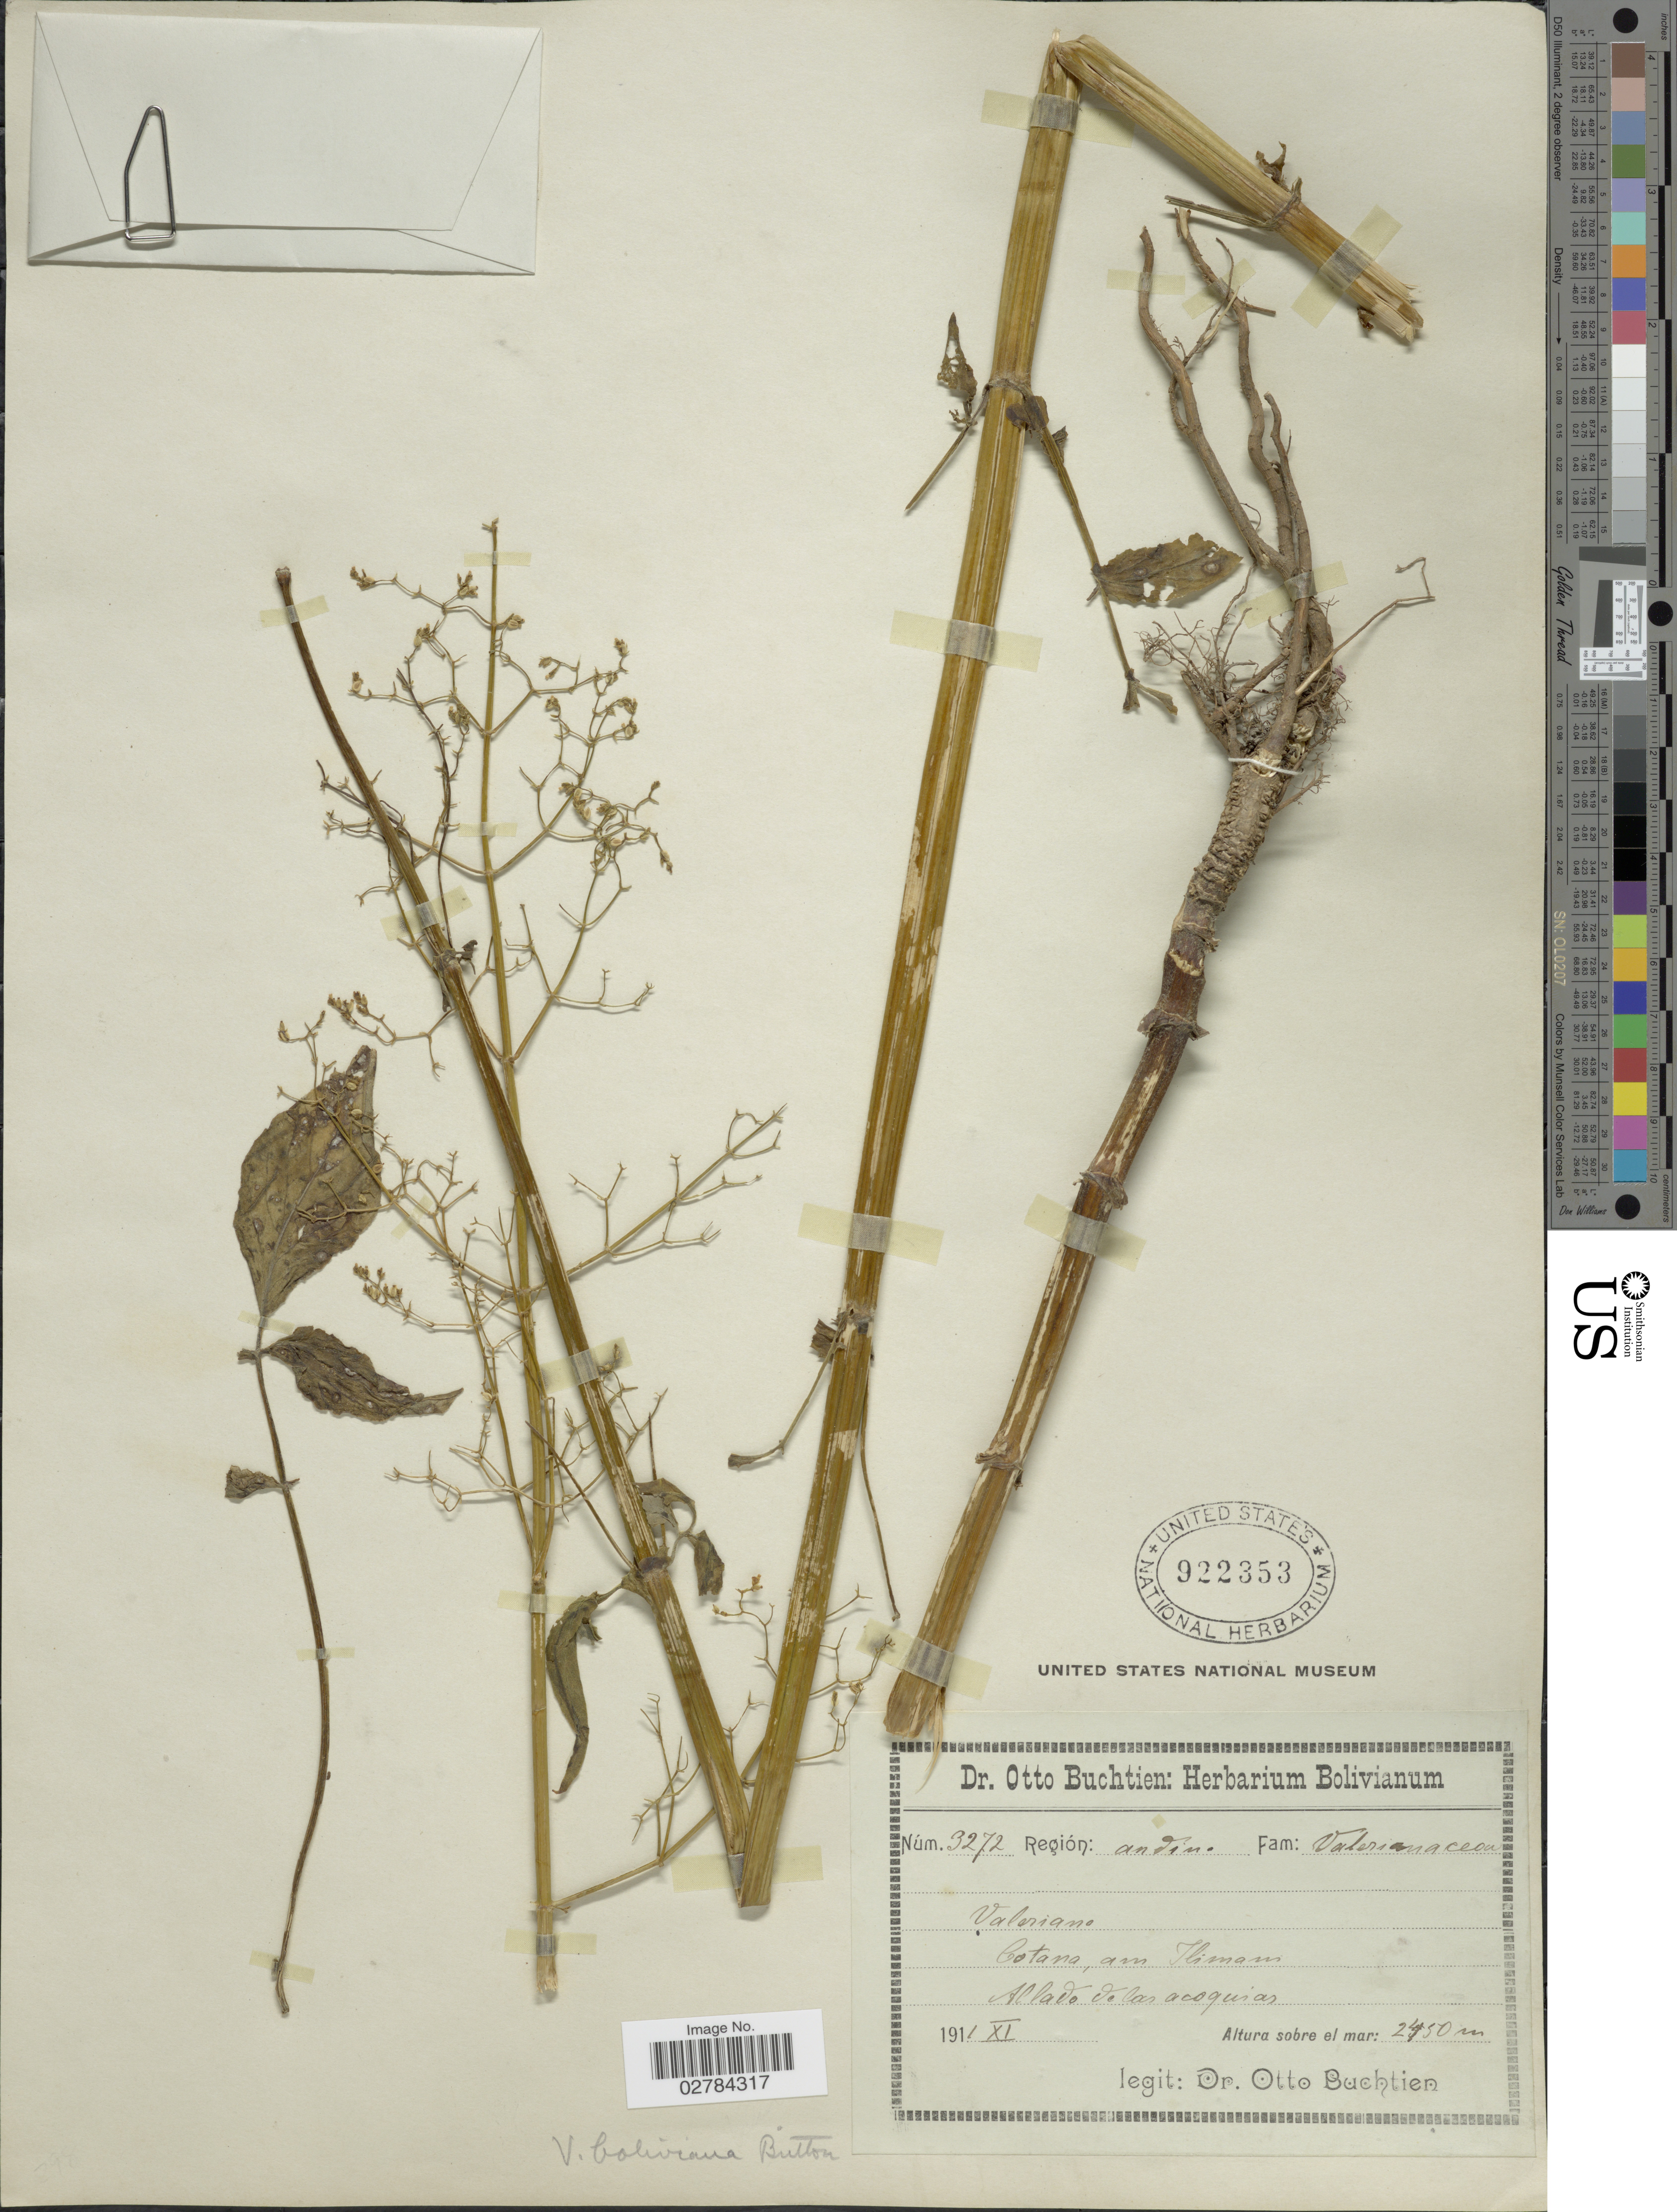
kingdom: Plantae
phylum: Tracheophyta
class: Magnoliopsida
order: Dipsacales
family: Caprifoliaceae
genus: Valeriana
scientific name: Valeriana boliviana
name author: Britton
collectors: O. Buchtien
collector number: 3272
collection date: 1911-11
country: Bolivia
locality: Cotana, am Ilimani.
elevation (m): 2450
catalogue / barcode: US 922353